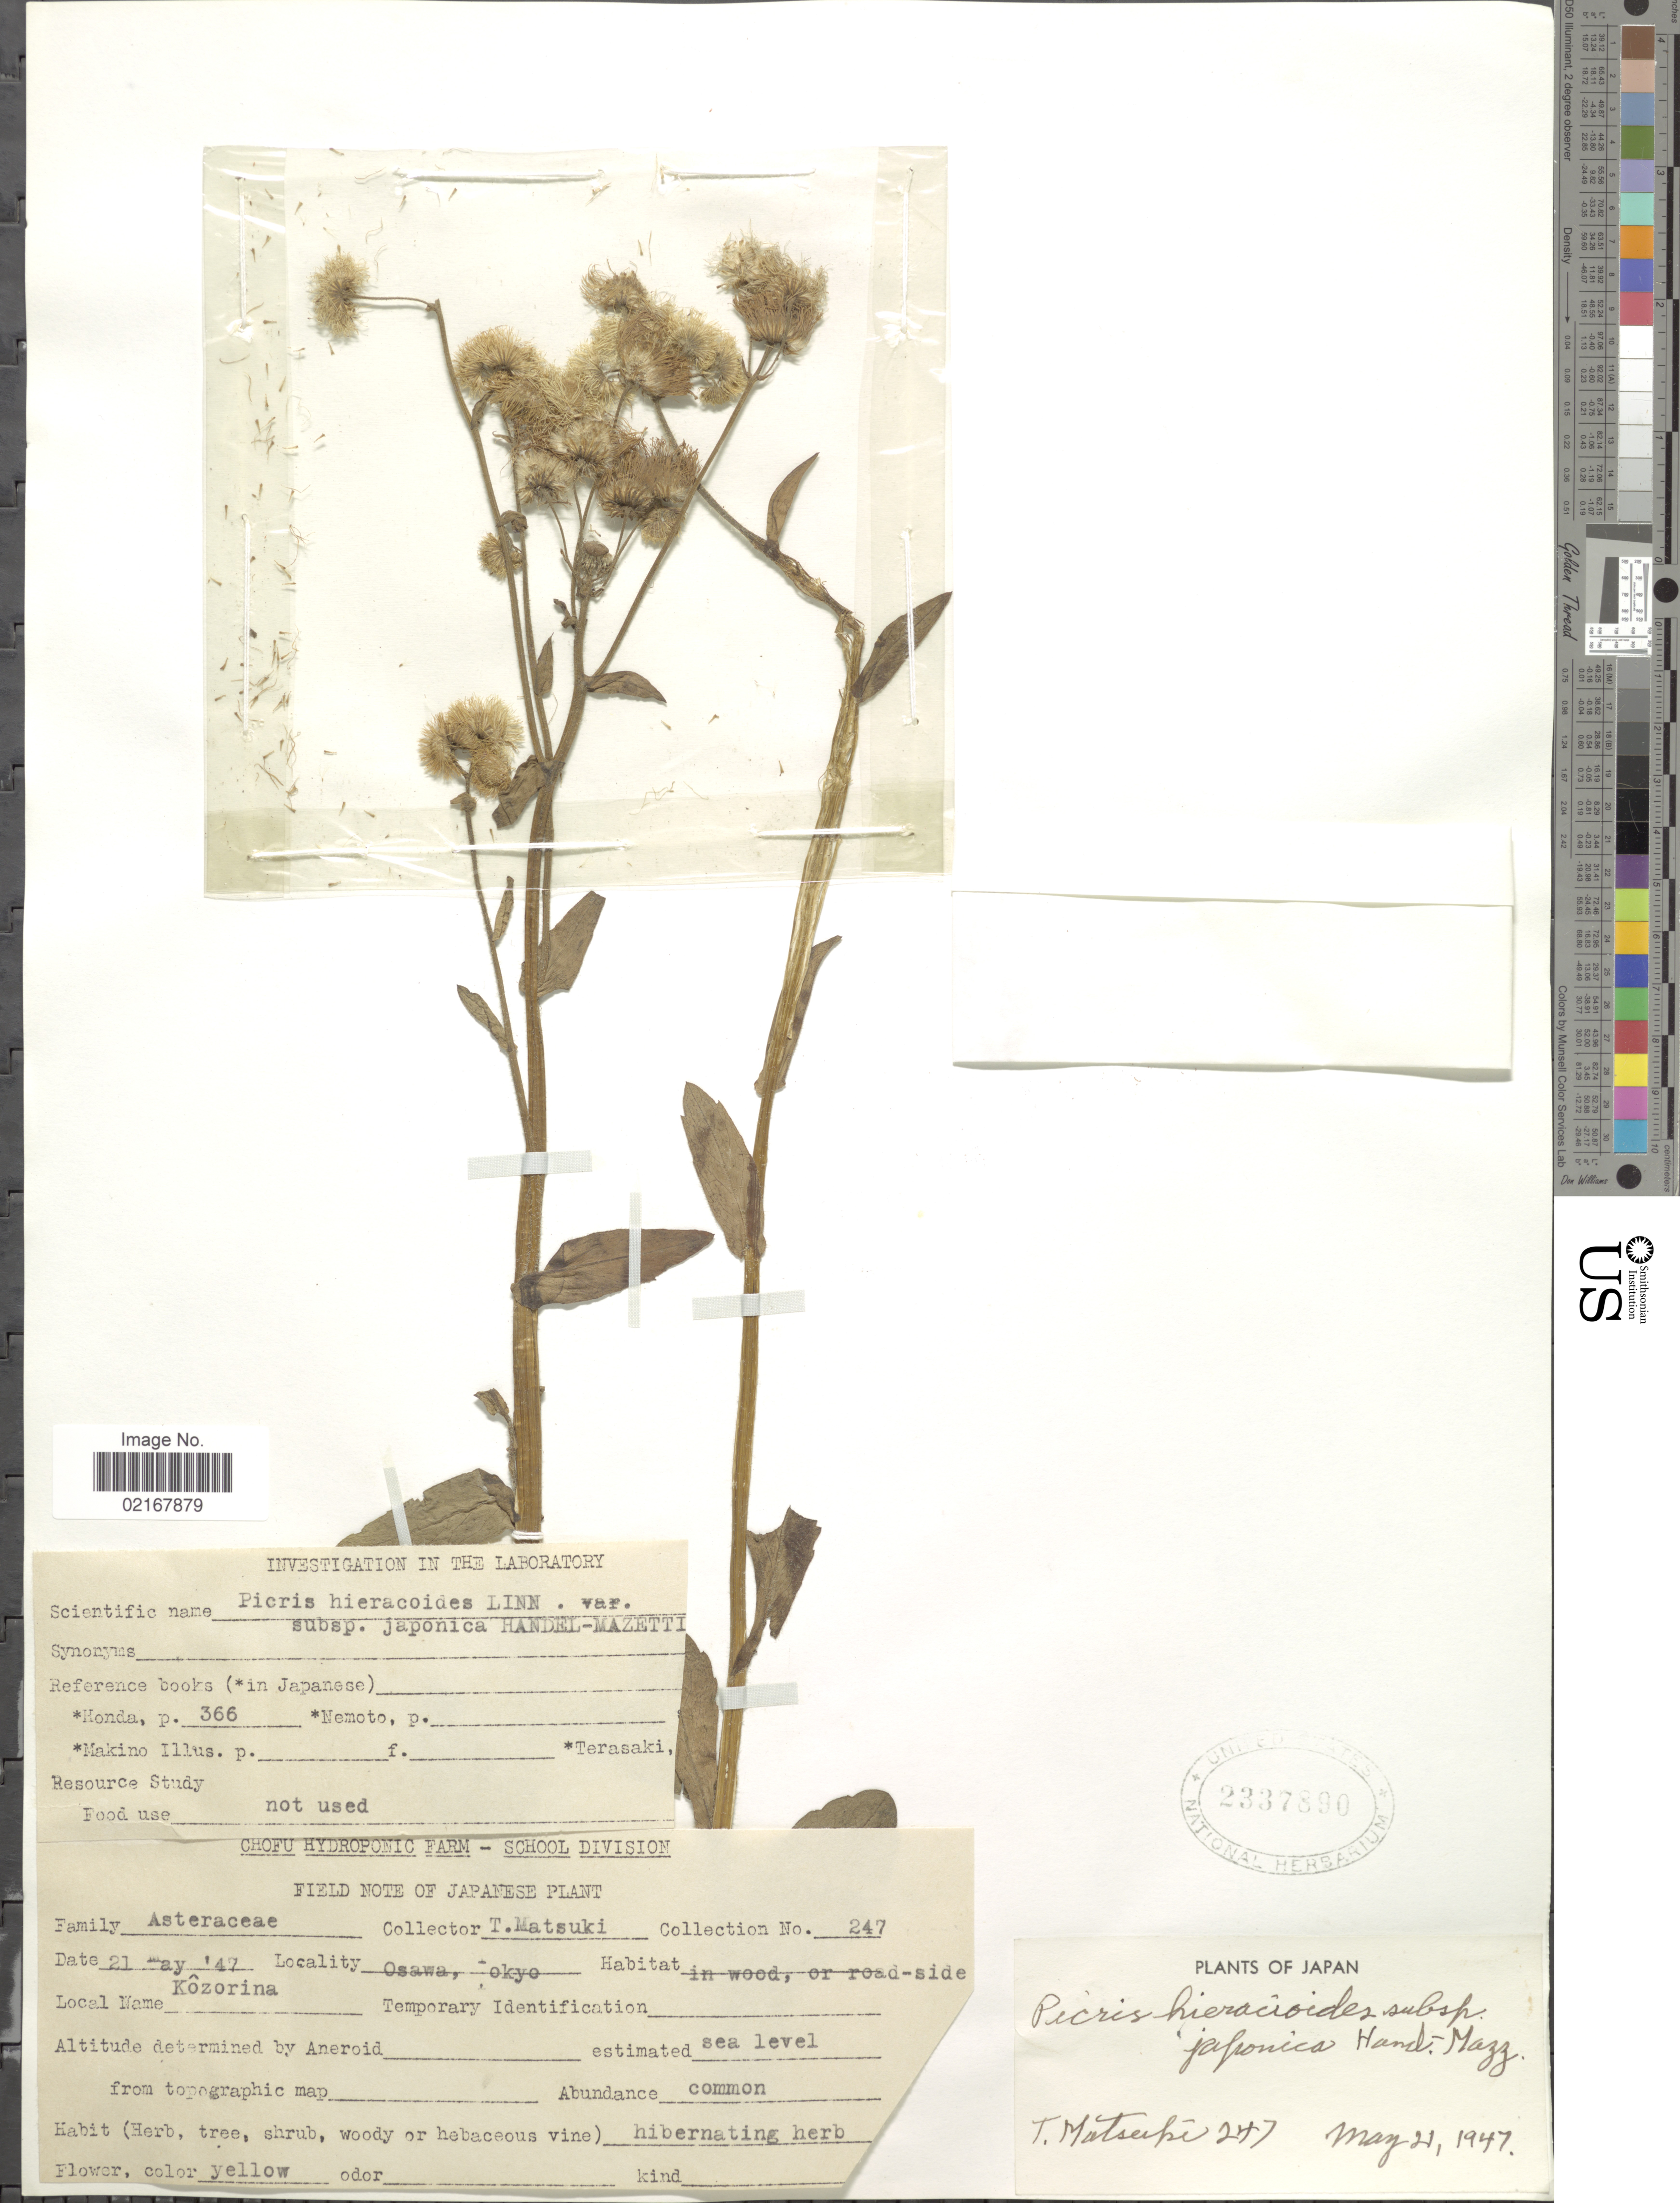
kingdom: Plantae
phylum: Tracheophyta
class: Magnoliopsida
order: Asterales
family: Asteraceae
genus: Picris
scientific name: Picris hieracioides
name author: L.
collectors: T. Matsuki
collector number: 247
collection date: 1947-05-21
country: Japan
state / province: Tokyo, Federal City of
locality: Osawa, Tokyo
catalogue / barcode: US 2337890